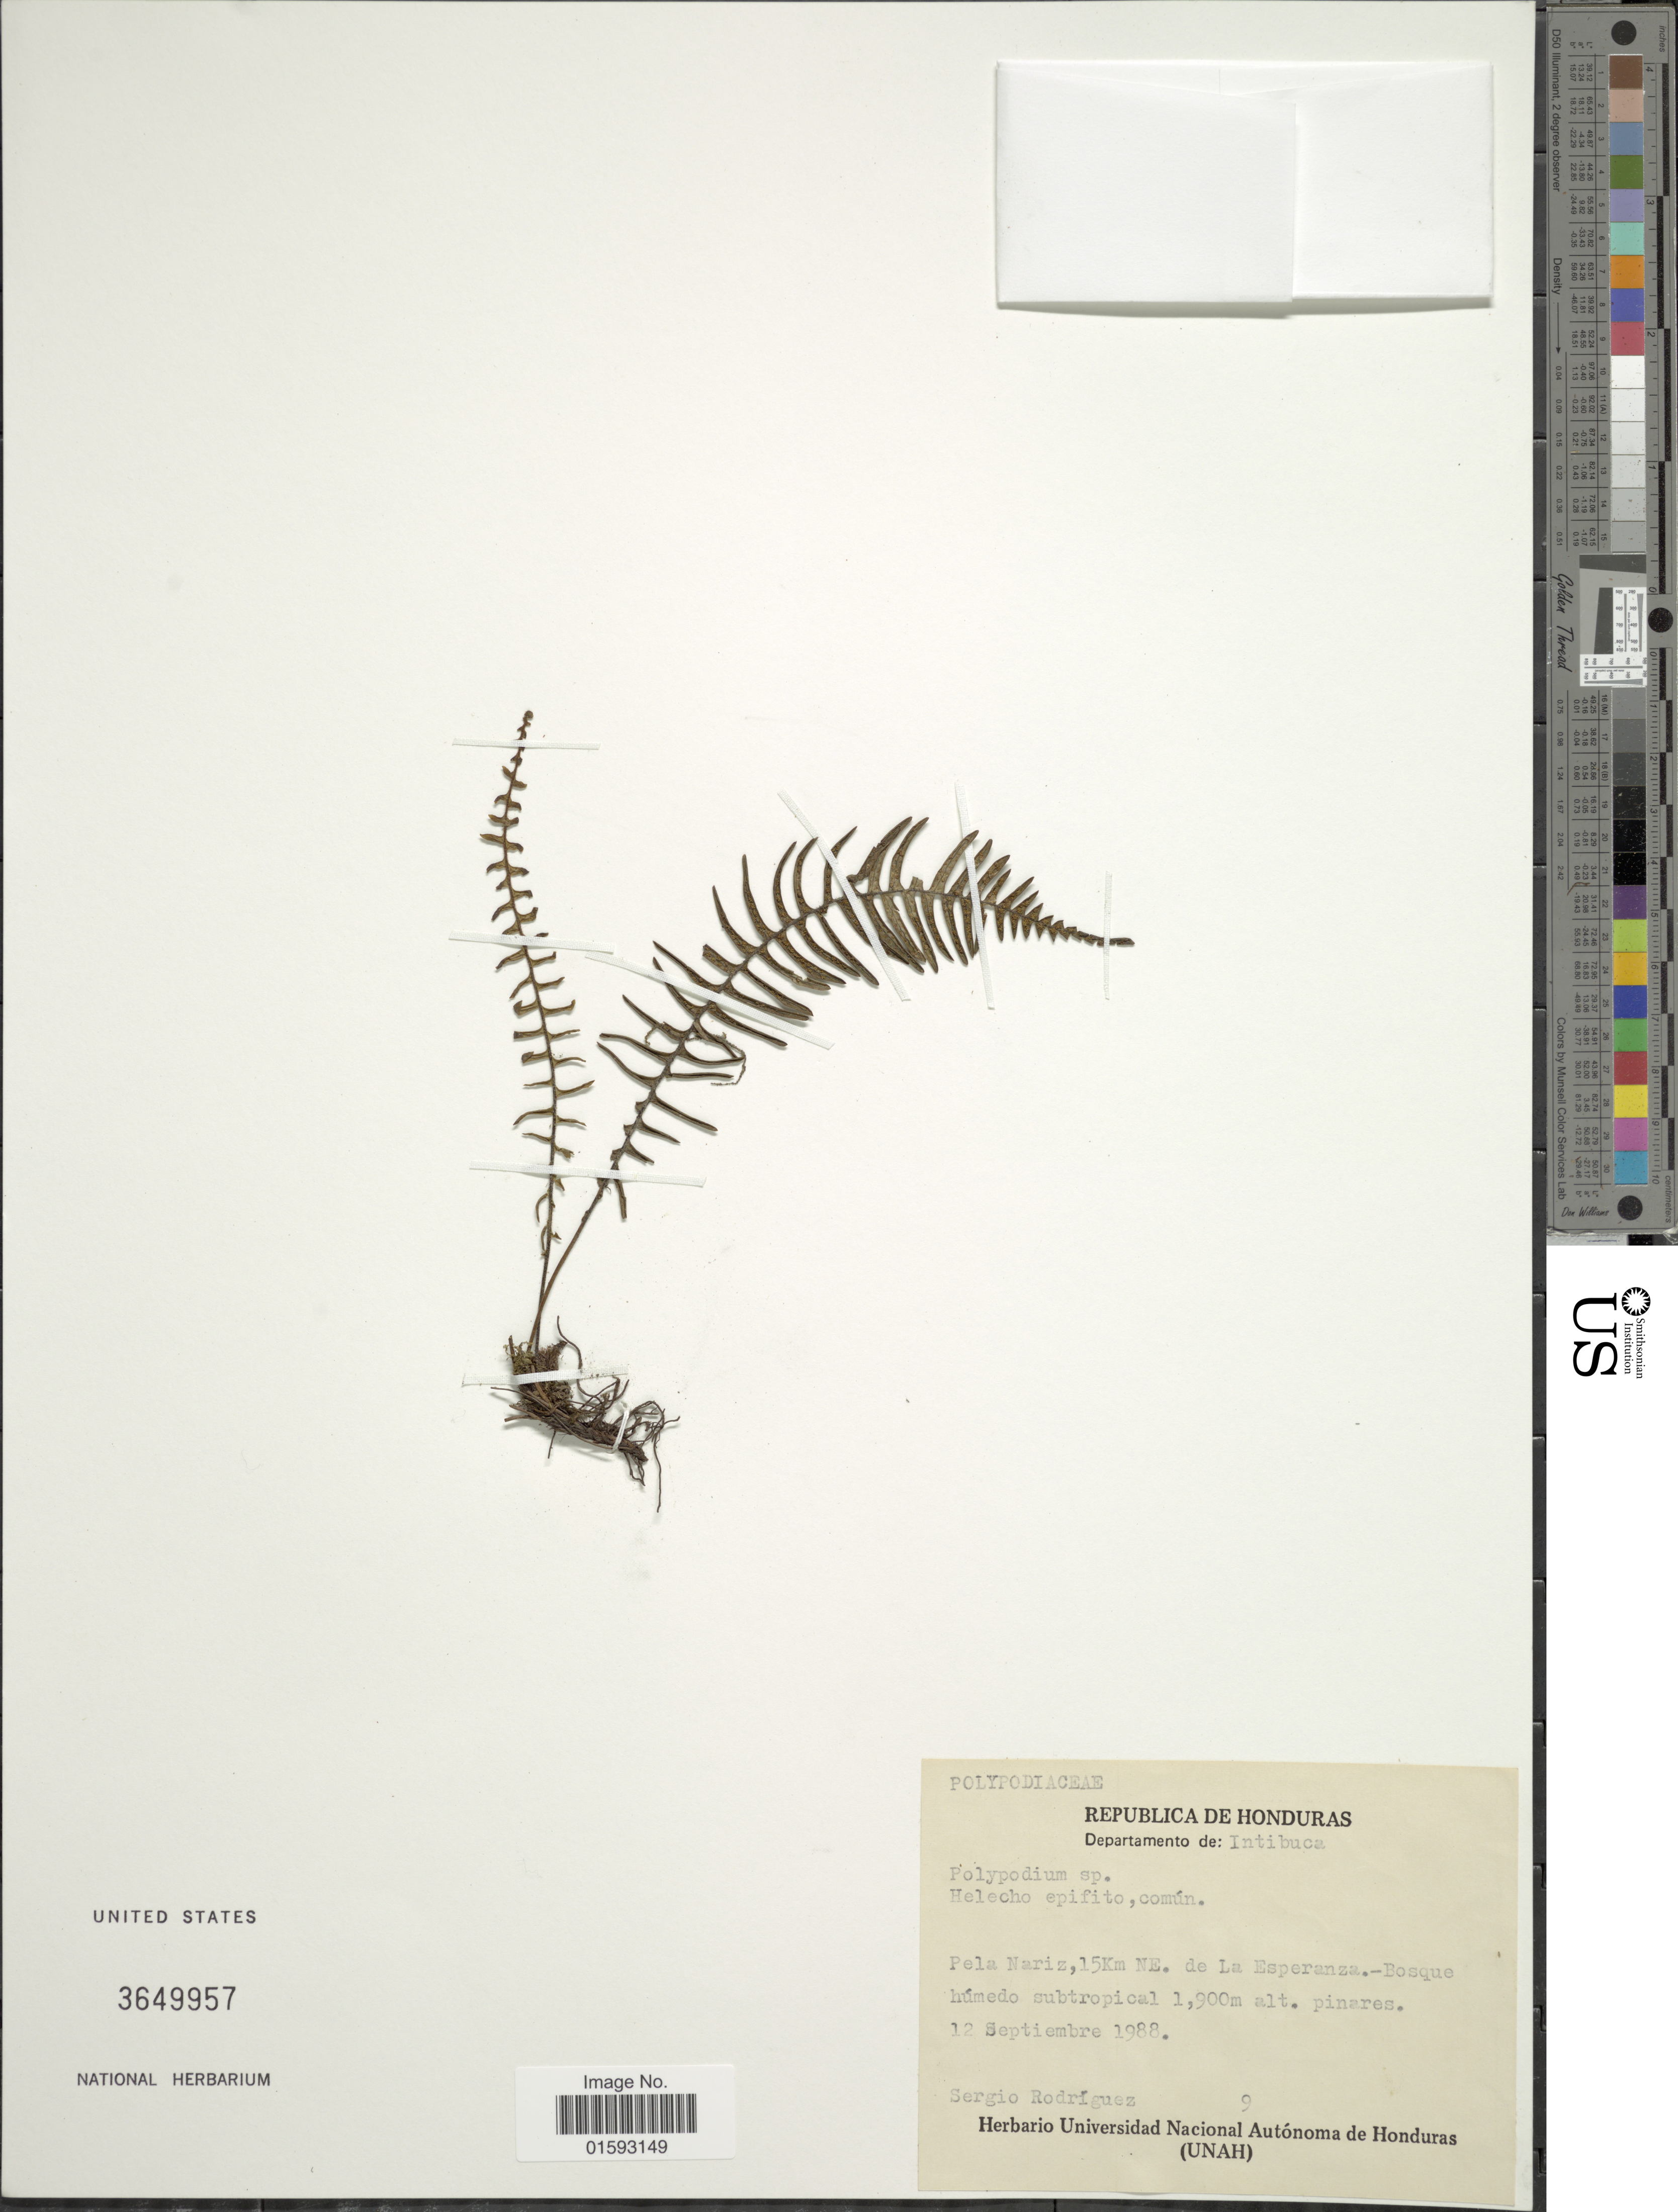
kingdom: Plantae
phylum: Tracheophyta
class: Polypodiopsida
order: Polypodiales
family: Polypodiaceae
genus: Pecluma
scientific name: Pecluma sp.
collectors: S. Rodriguez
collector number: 9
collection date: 1988-09-12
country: Honduras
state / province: Intibuca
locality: Pela Nariz, 15 km NE. de la Esperanza - Bosque humedo subtropical, pinares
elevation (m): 1900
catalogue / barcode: US 3649957